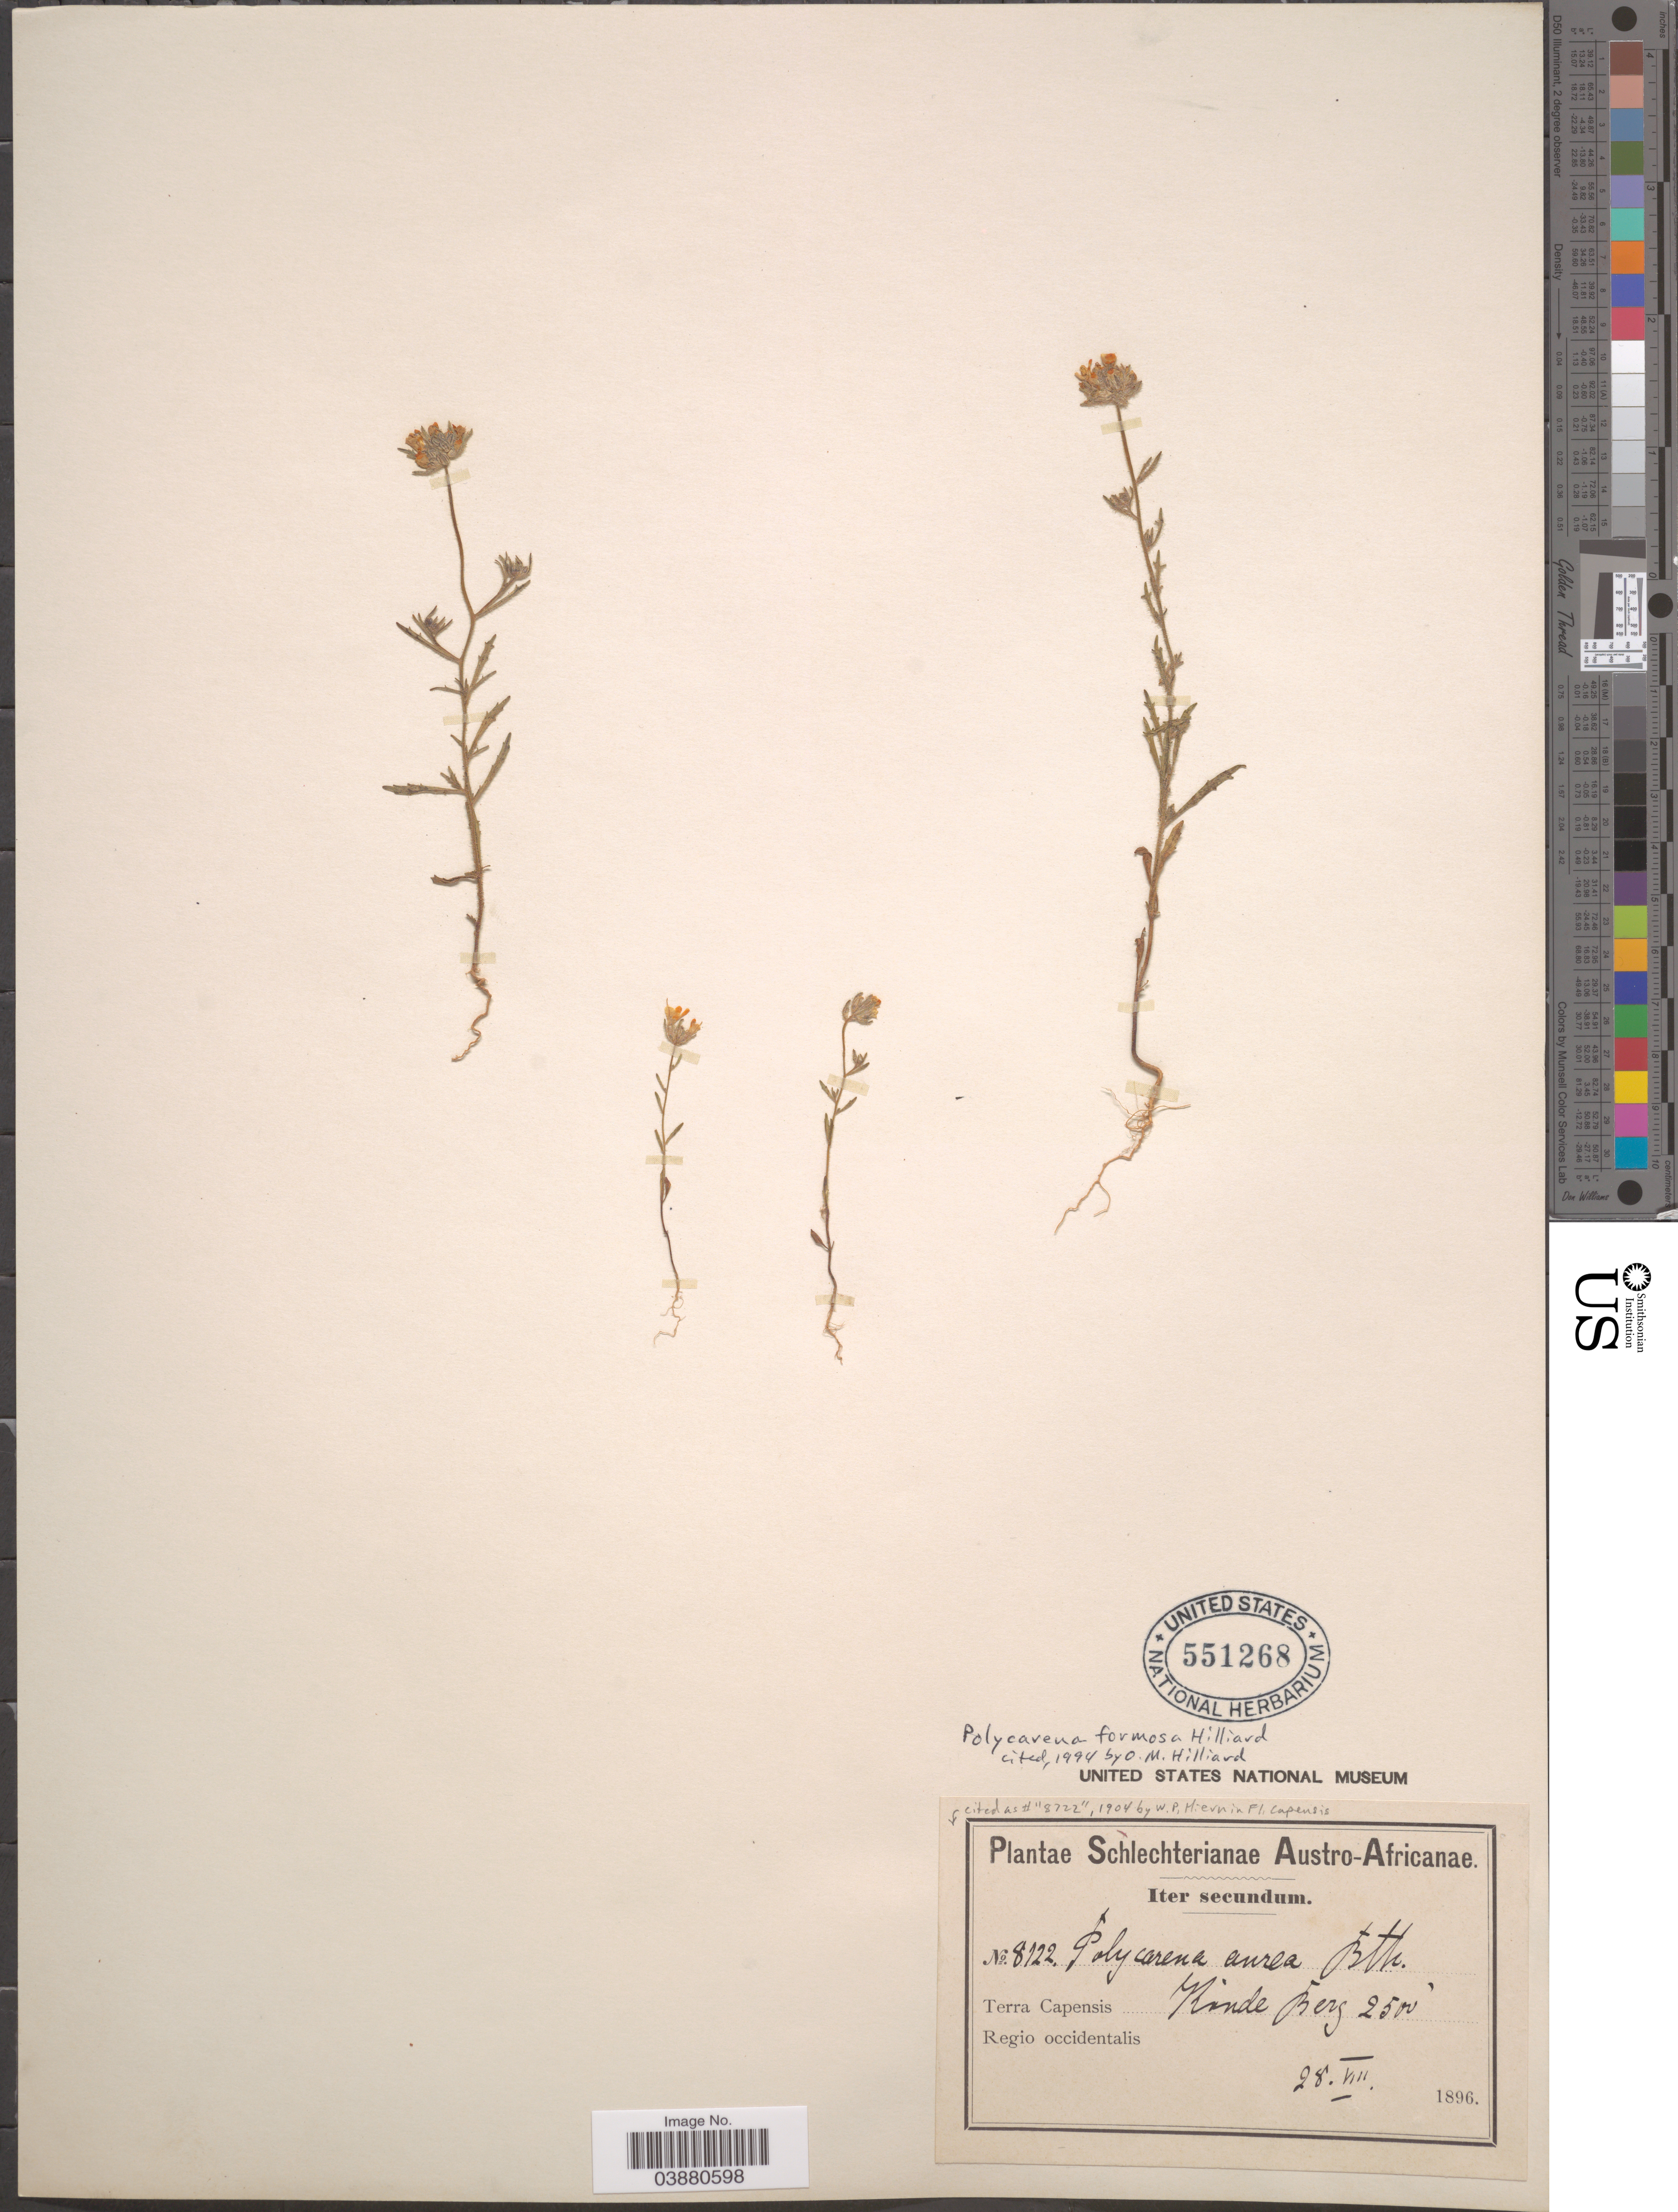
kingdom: Plantae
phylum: Tracheophyta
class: Magnoliopsida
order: Lamiales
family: Scrophulariaceae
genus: Polycarena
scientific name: Polycarena formosa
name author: Hilliard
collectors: Schlechter, --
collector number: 8122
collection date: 1896-08-28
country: South Africa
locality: Austro-Africanae. Terra Capensis Koude Berg. Regio occidentalis.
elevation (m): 762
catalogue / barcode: US 551268